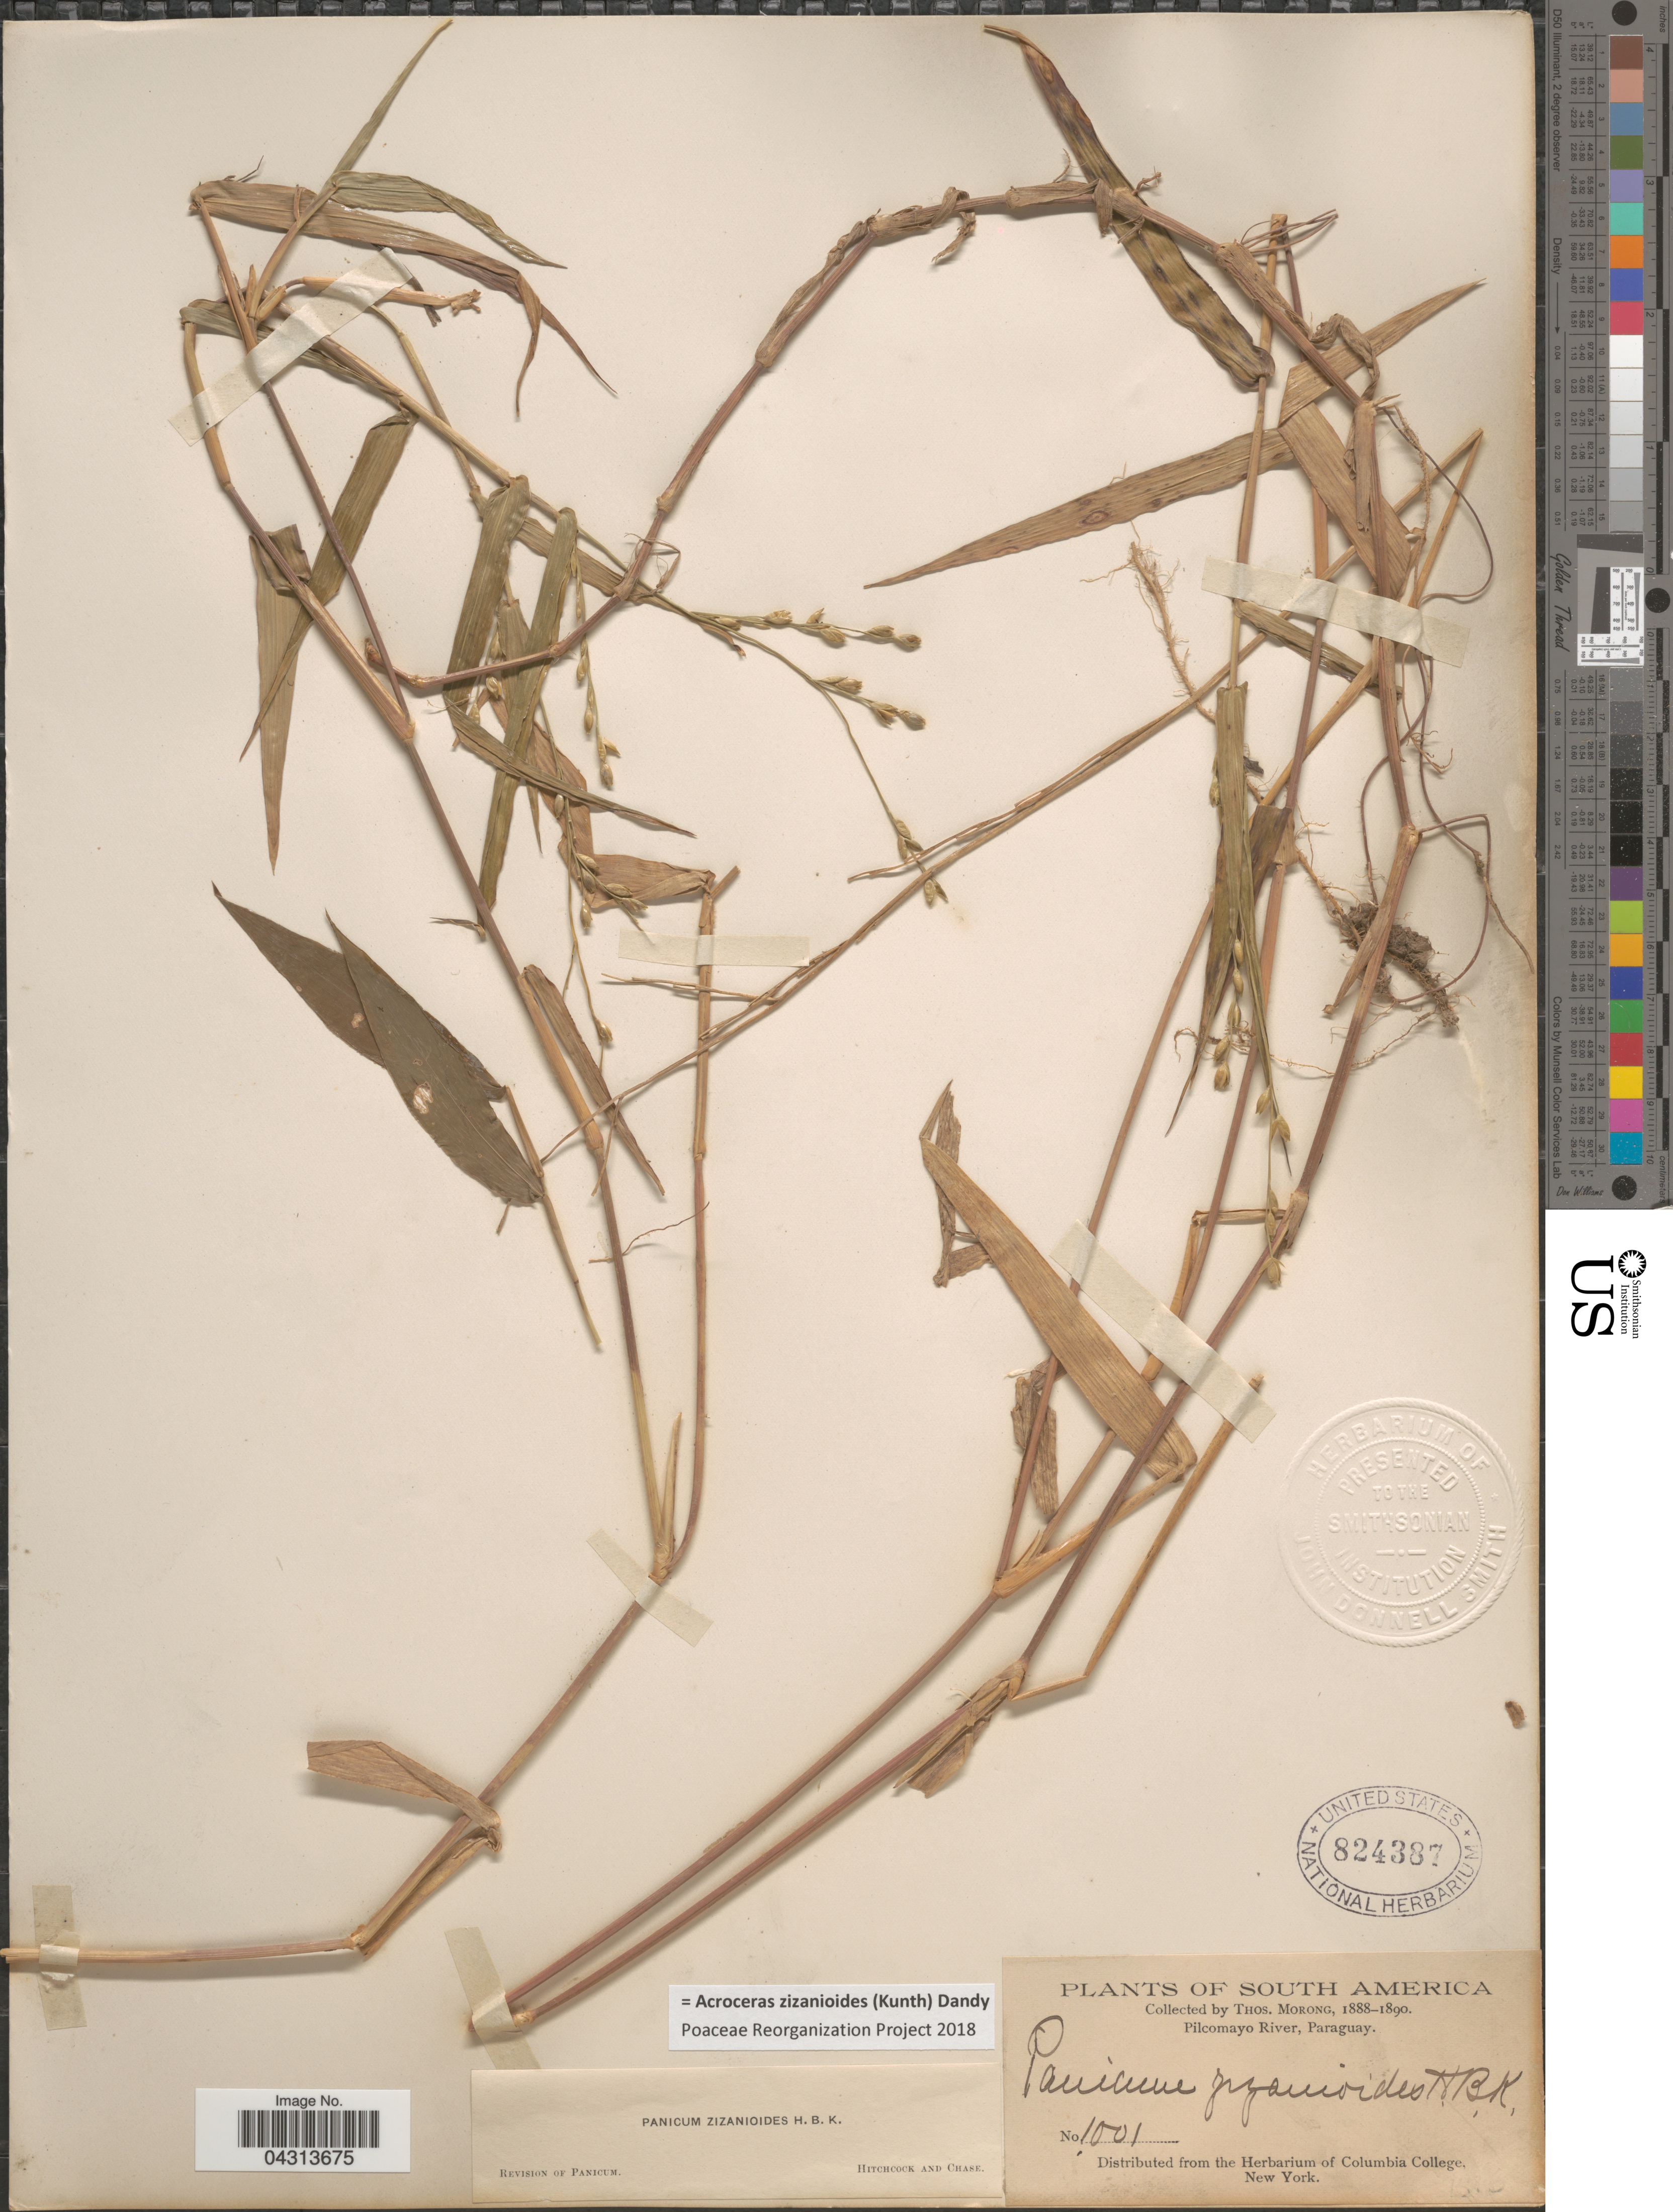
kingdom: Plantae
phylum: Tracheophyta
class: Liliopsida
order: Poales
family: Poaceae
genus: Acroceras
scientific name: Acroceras zizanioides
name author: (Kunth) Dandy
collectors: ex herb. T. Morong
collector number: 1001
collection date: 1888/1890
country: Paraguay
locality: Pilcomayo River.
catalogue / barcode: US 824387